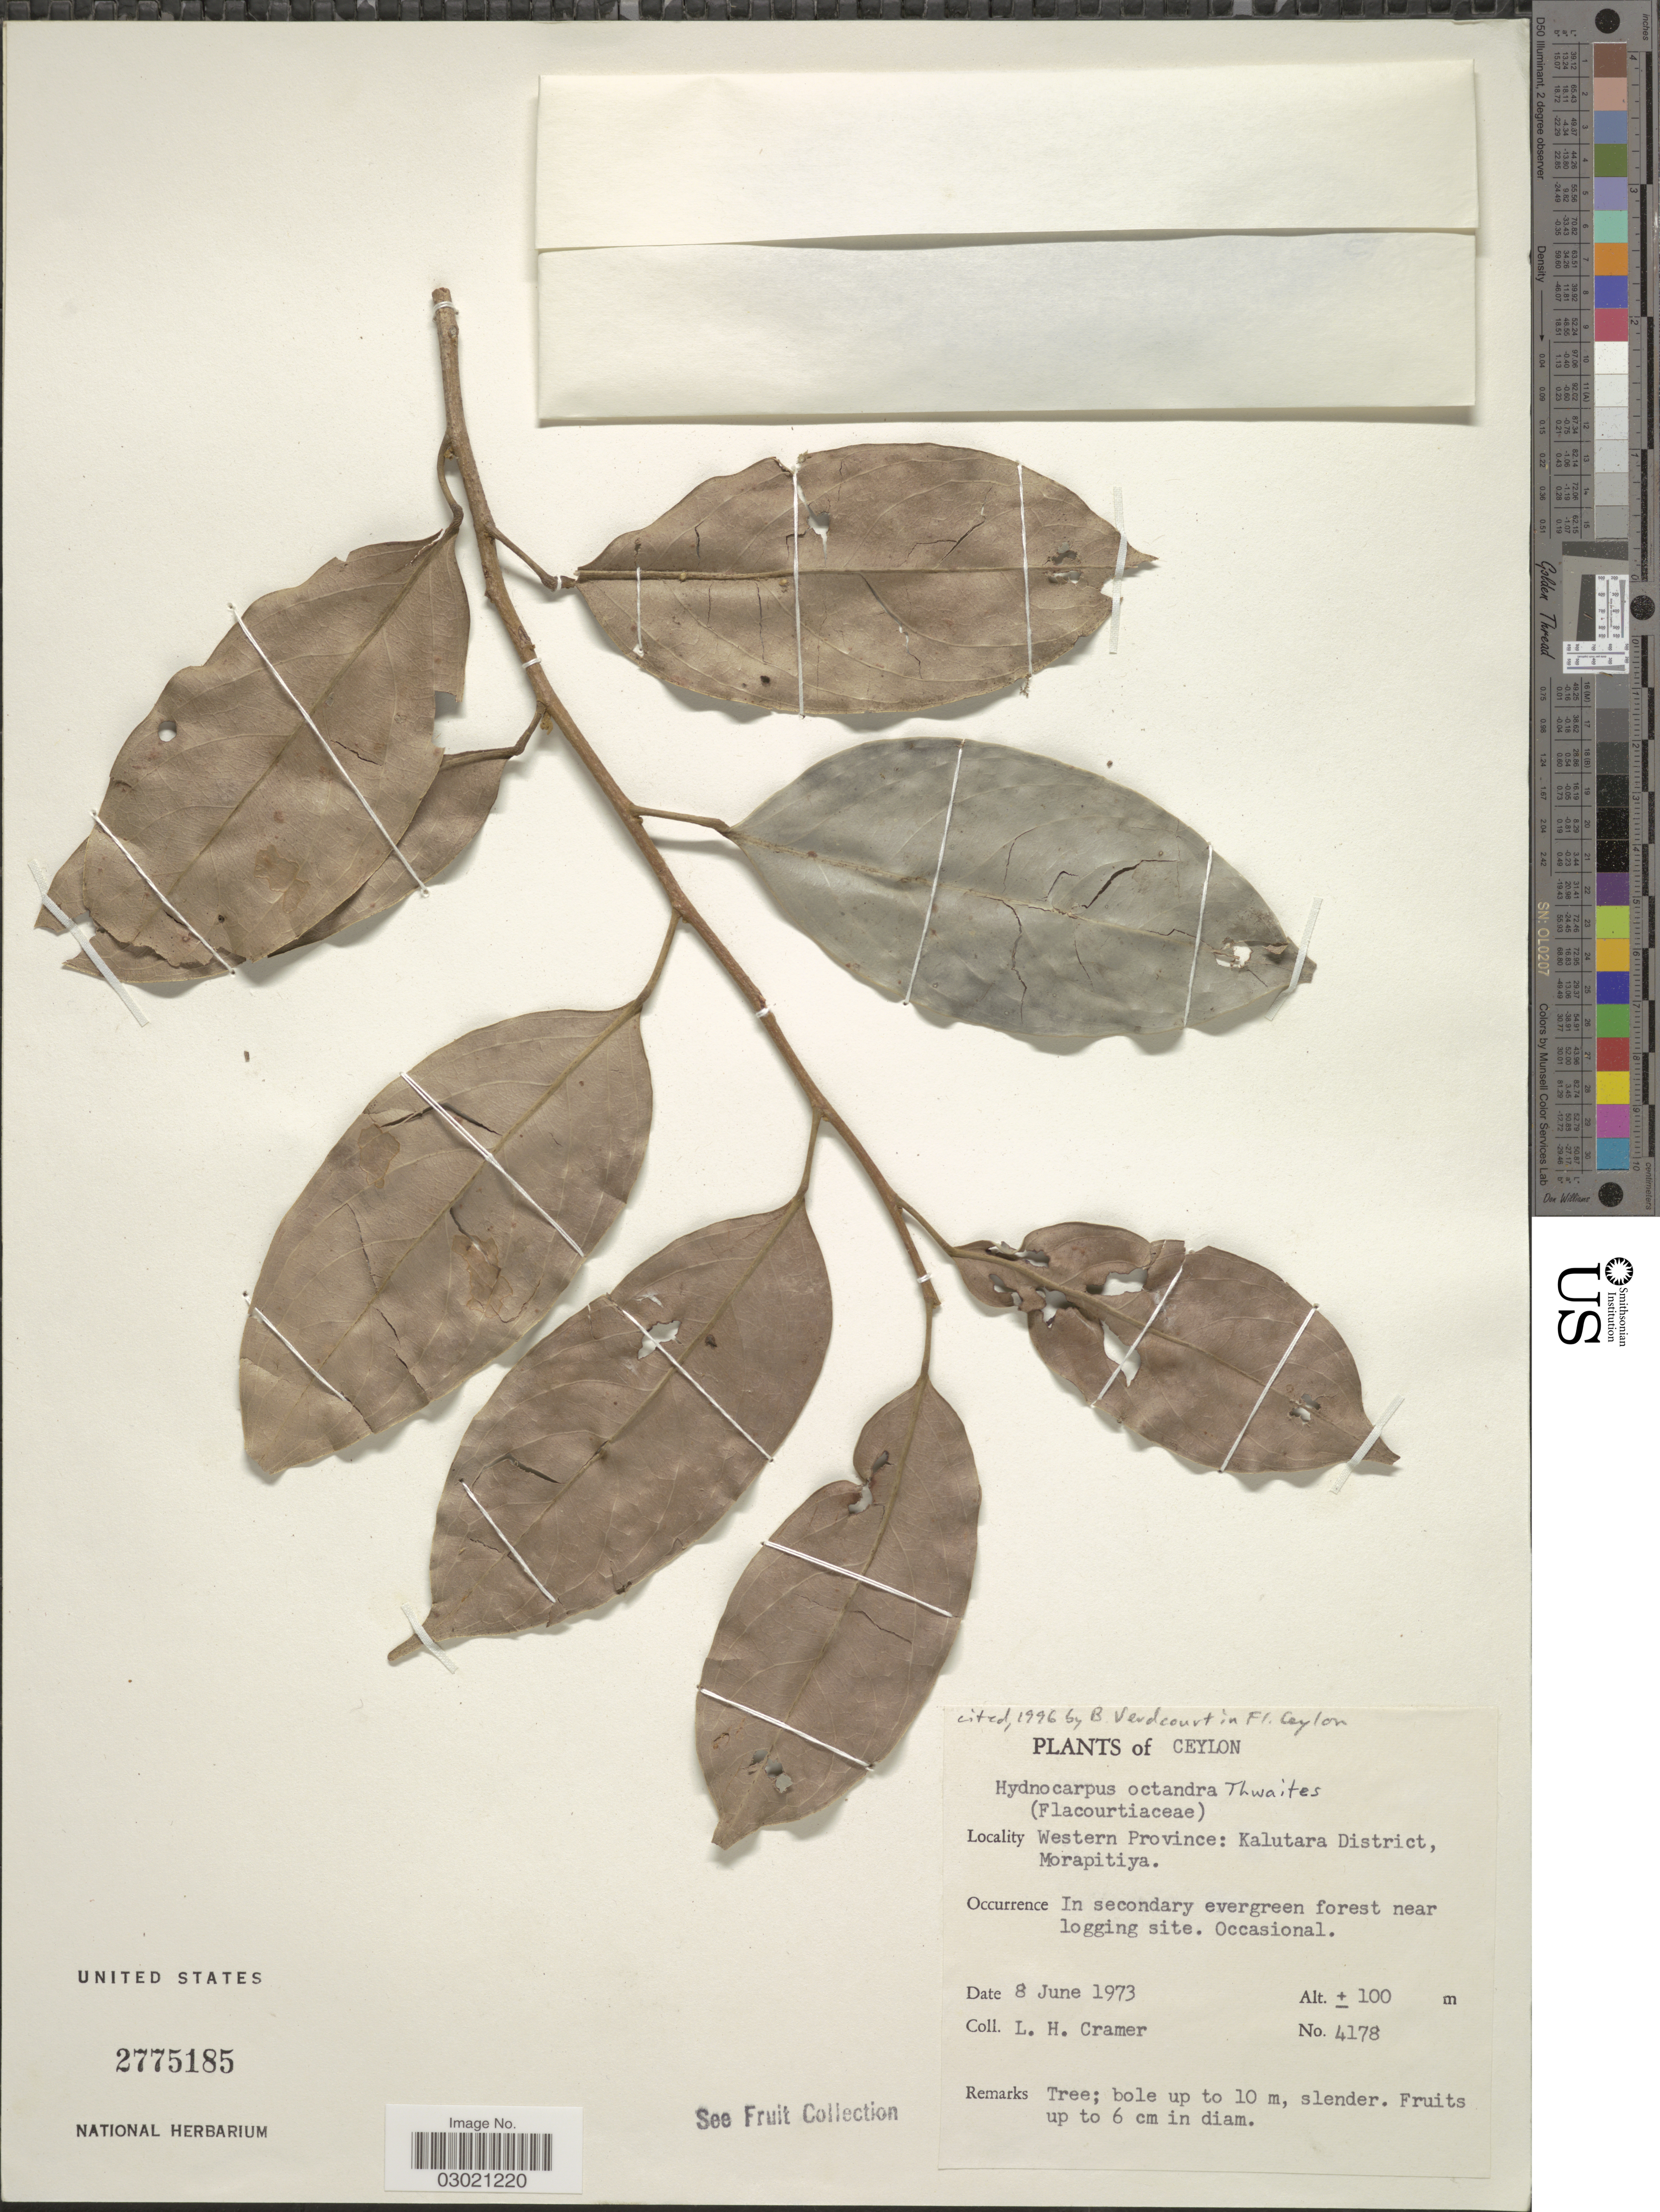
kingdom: Plantae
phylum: Tracheophyta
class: Magnoliopsida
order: Malpighiales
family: Achariaceae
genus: Hydnocarpus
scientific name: Hydnocarpus octandrus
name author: Thwaites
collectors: L. H. Cramer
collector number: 4178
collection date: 1973-06-08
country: Sri Lanka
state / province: Western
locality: Ceylon, Kalutara District, Morapitiya.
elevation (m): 100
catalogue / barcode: US 2775185